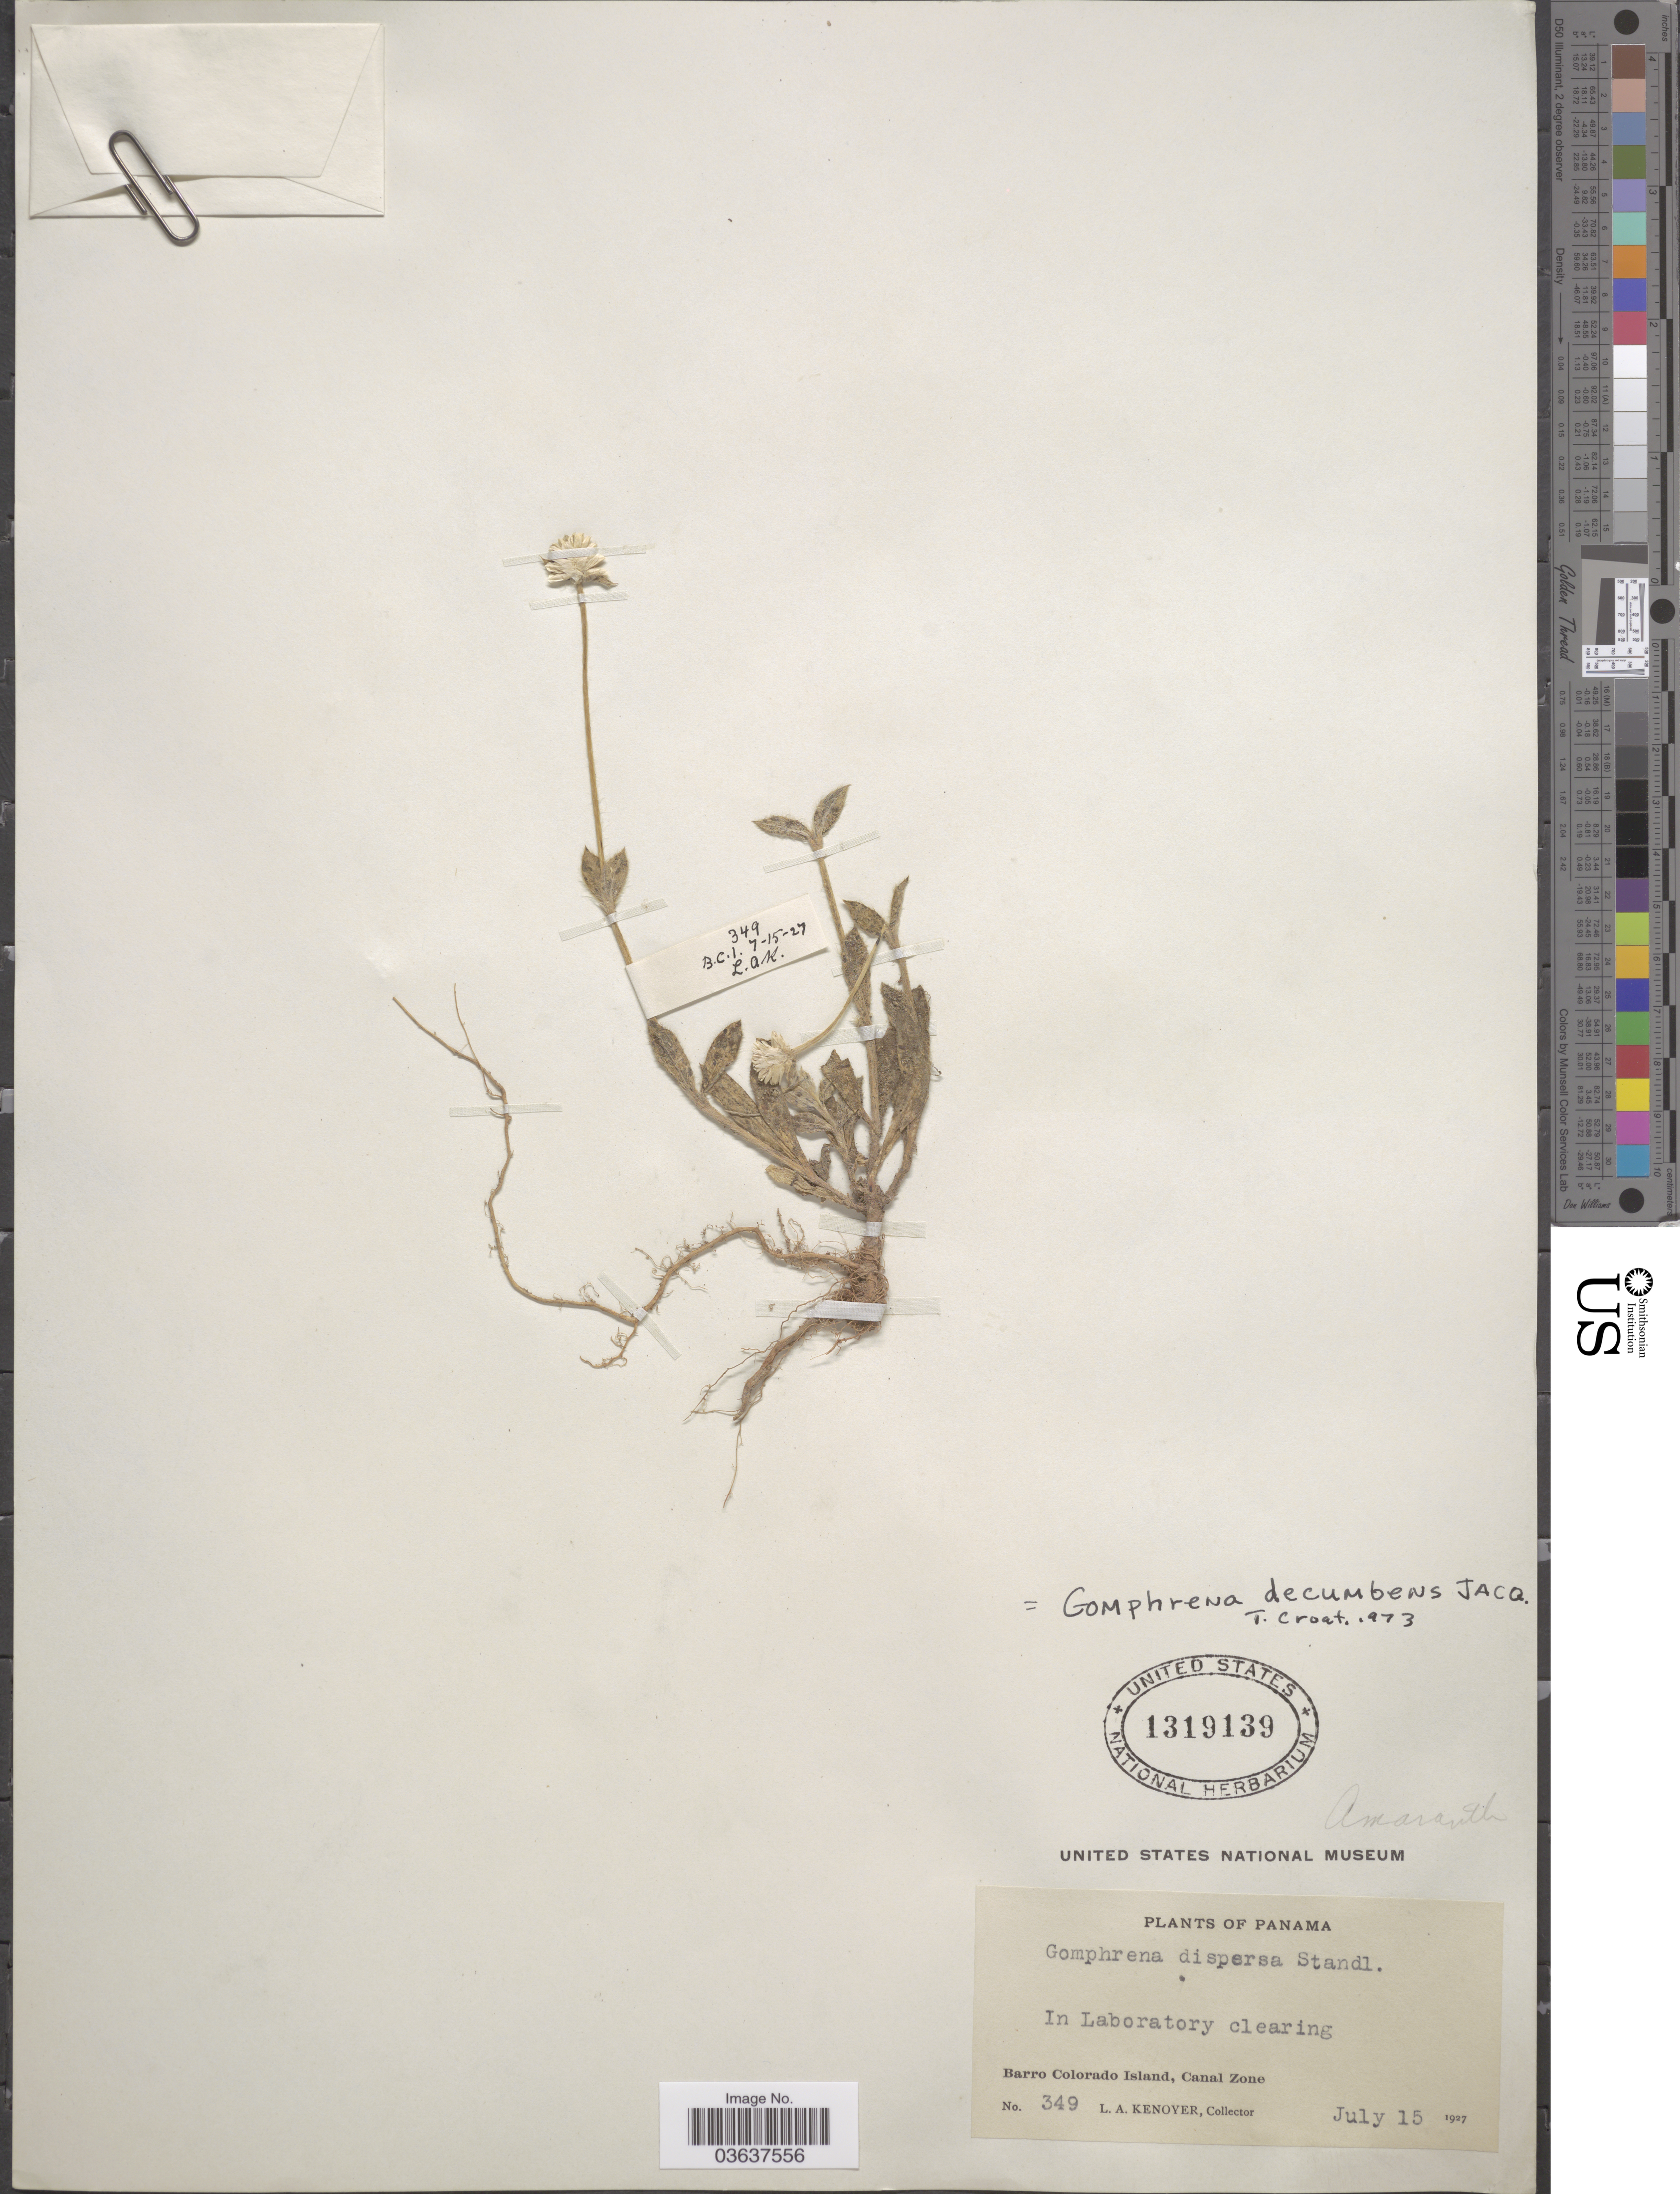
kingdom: Plantae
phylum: Tracheophyta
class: Magnoliopsida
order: Caryophyllales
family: Amaranthaceae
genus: Gomphrena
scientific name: Gomphrena dispersa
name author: Standl.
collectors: L. A. Kenoyer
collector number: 349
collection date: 1927-07-15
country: Panama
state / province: Panamá Oeste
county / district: Canal Zone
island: Barro Colorado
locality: In Laboratory clearing. Barro Colorado Island, Canal Zone.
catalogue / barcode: US 1319139